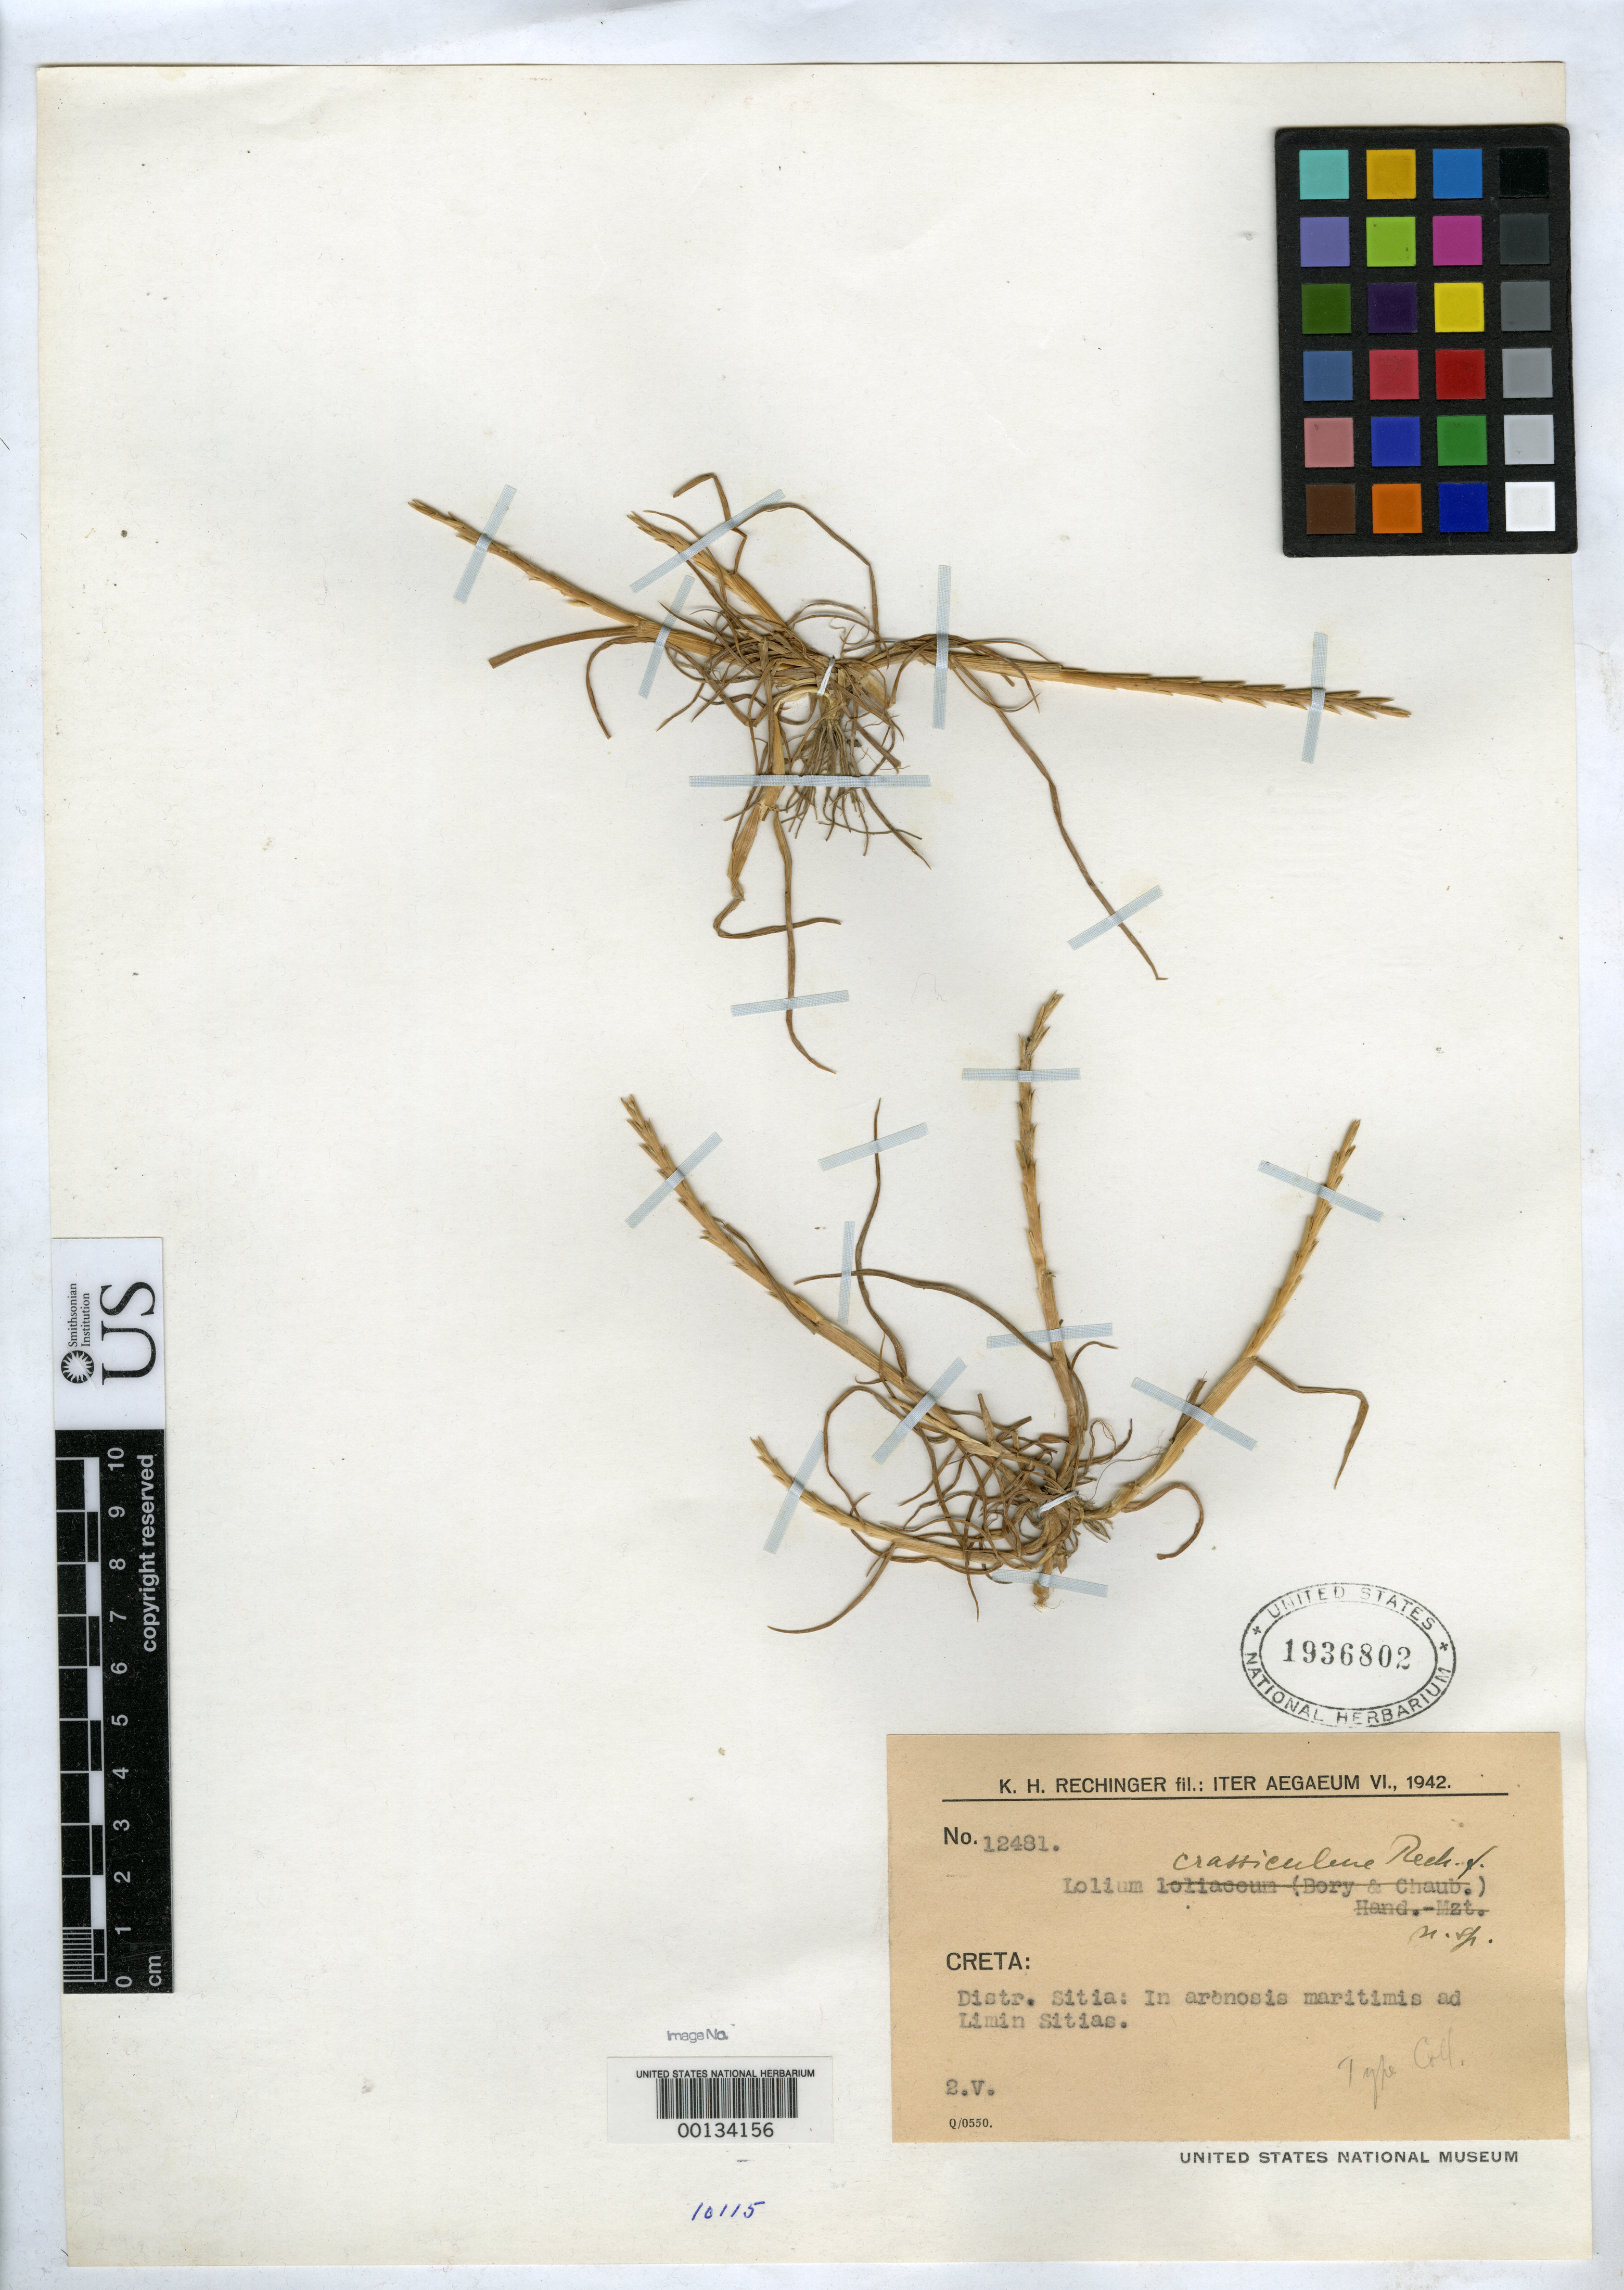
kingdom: Plantae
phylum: Tracheophyta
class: Liliopsida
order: Poales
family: Poaceae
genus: Lolium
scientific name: Lolium crassiculme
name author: Rech. f.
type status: Isotype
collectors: K. H. Rechinger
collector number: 12481 (Rech. No.)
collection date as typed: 02 May 1942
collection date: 1942-05-02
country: Greece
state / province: Crete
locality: Sitia Dist., in arenosis maritimis ad Limin Sitias.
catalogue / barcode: US 1936802